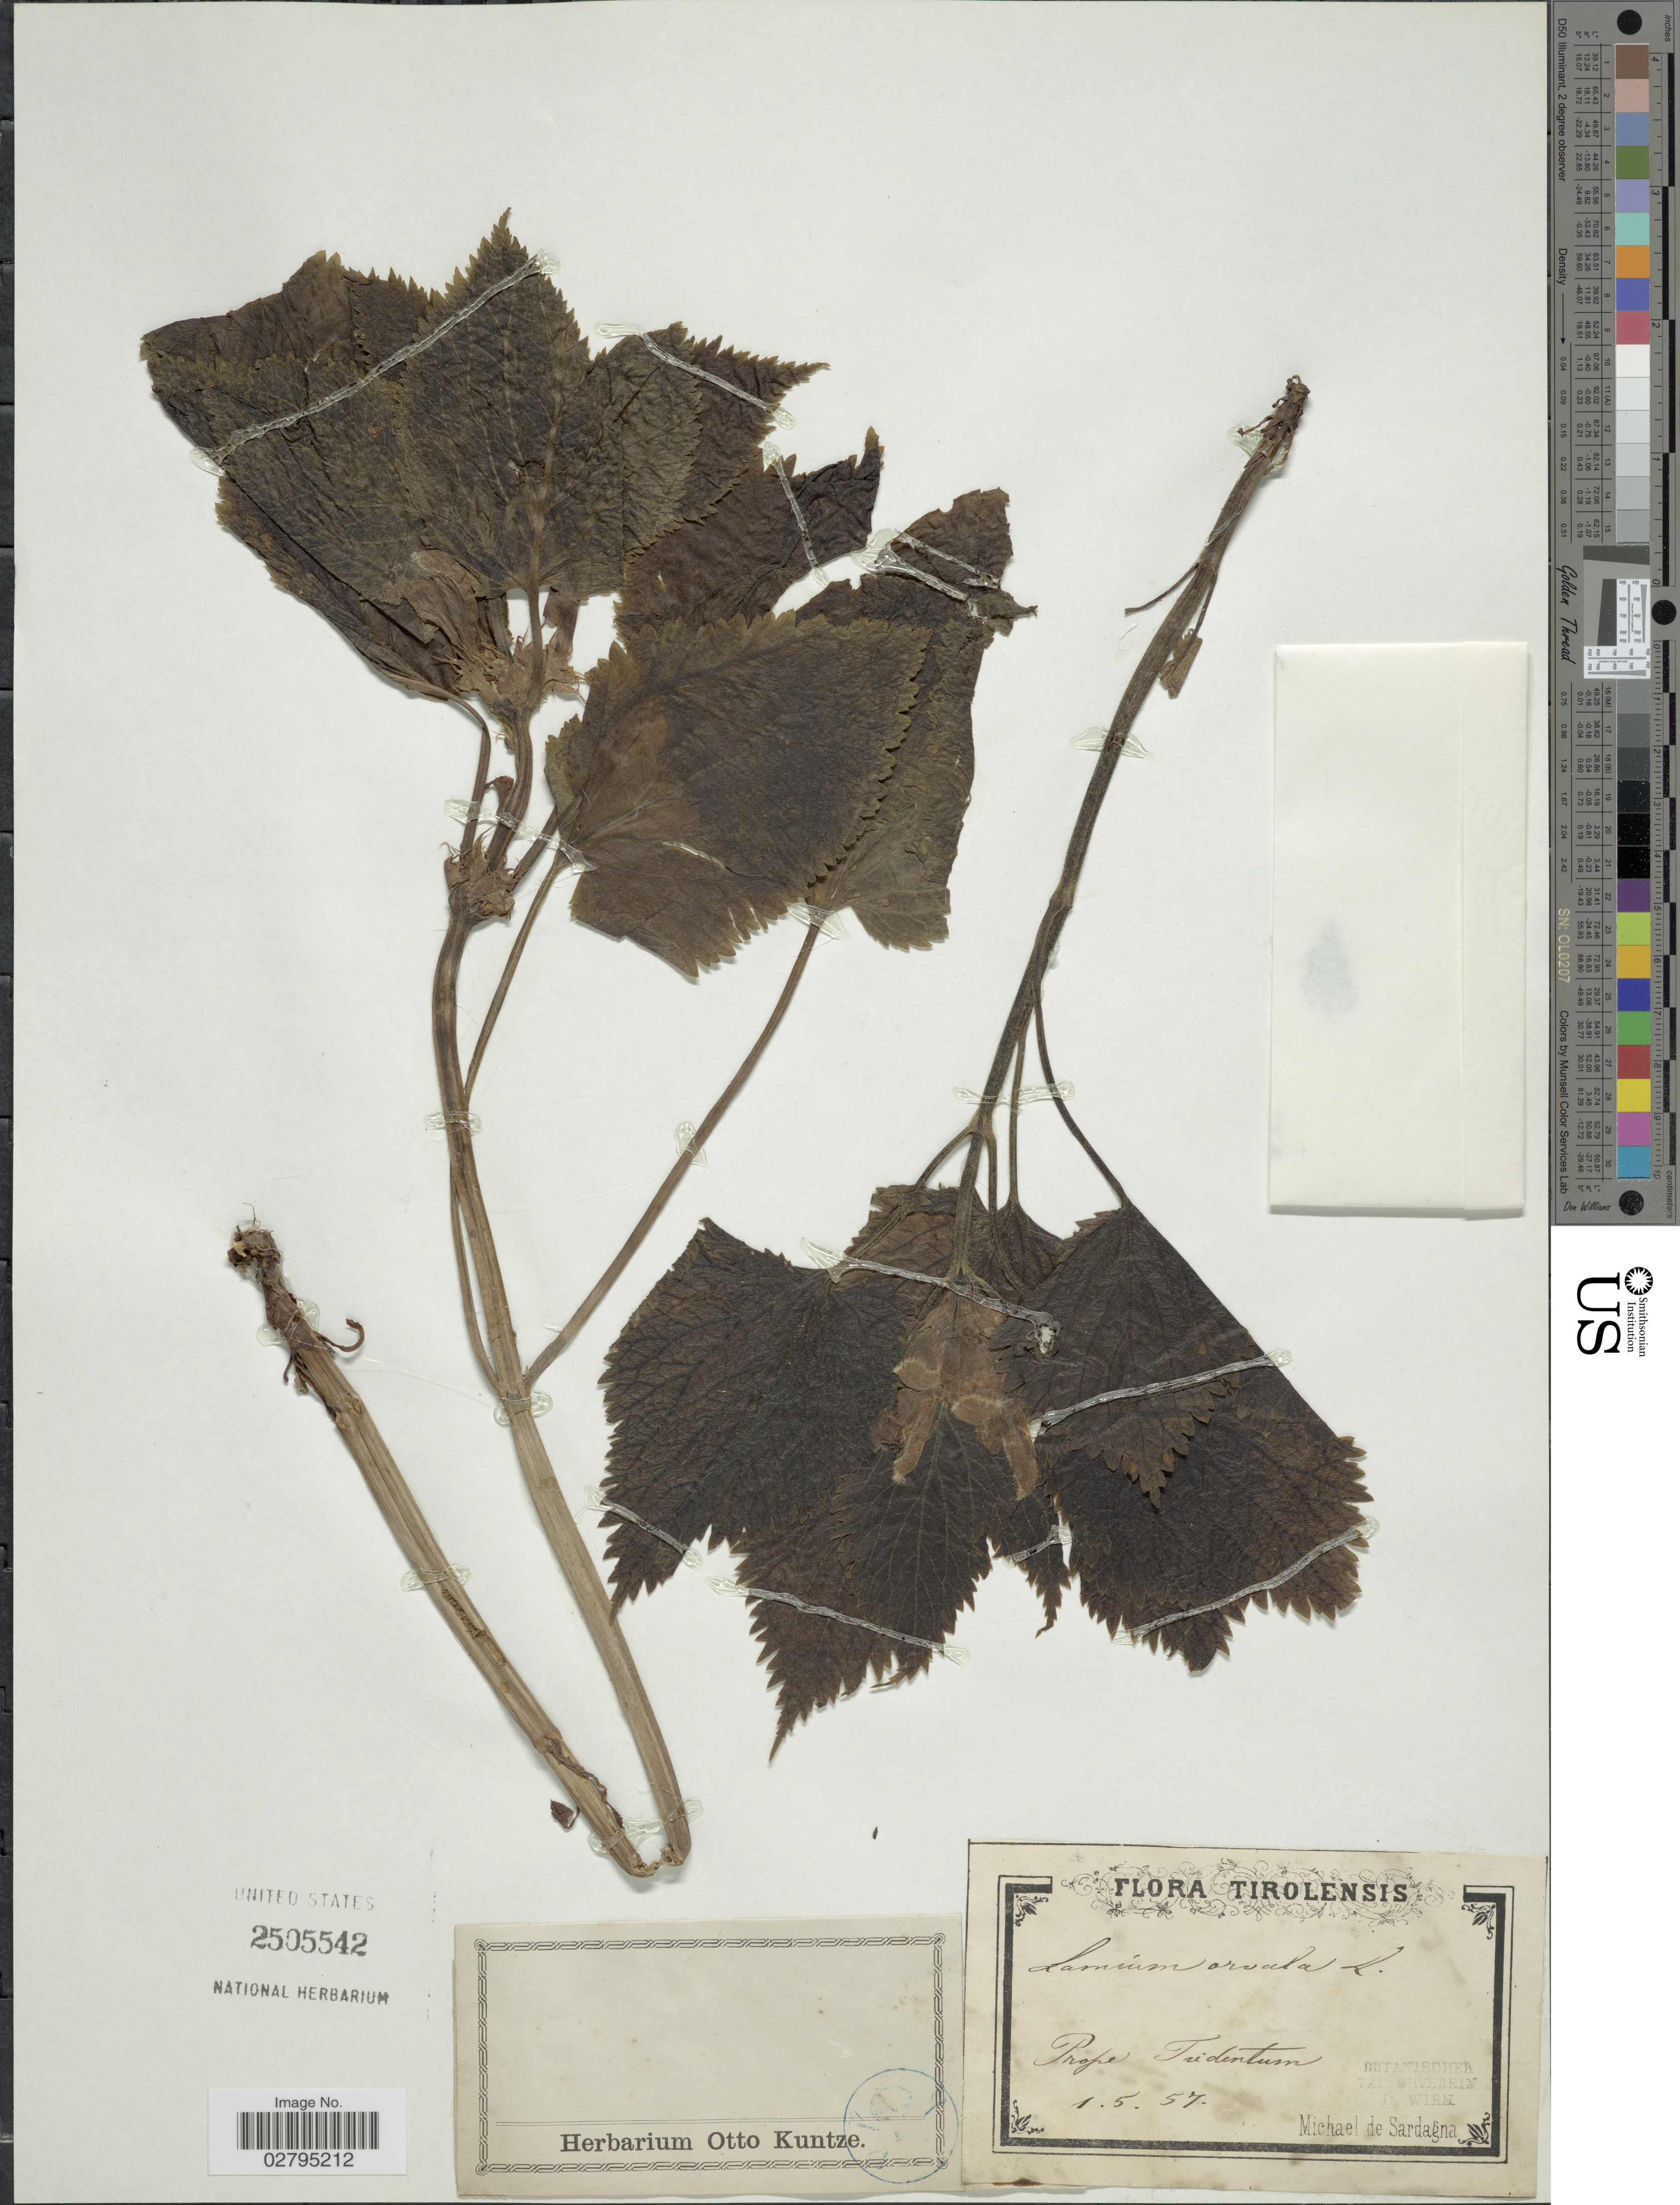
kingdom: Plantae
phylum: Tracheophyta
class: Magnoliopsida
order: Lamiales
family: Lamiaceae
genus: Lamium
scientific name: Lamium orvala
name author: L.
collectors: M. De Sardagna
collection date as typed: Transcribed d/m/y: 1/5/57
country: Austria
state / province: Tirol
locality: Prope Tridentum.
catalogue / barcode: US 2505542